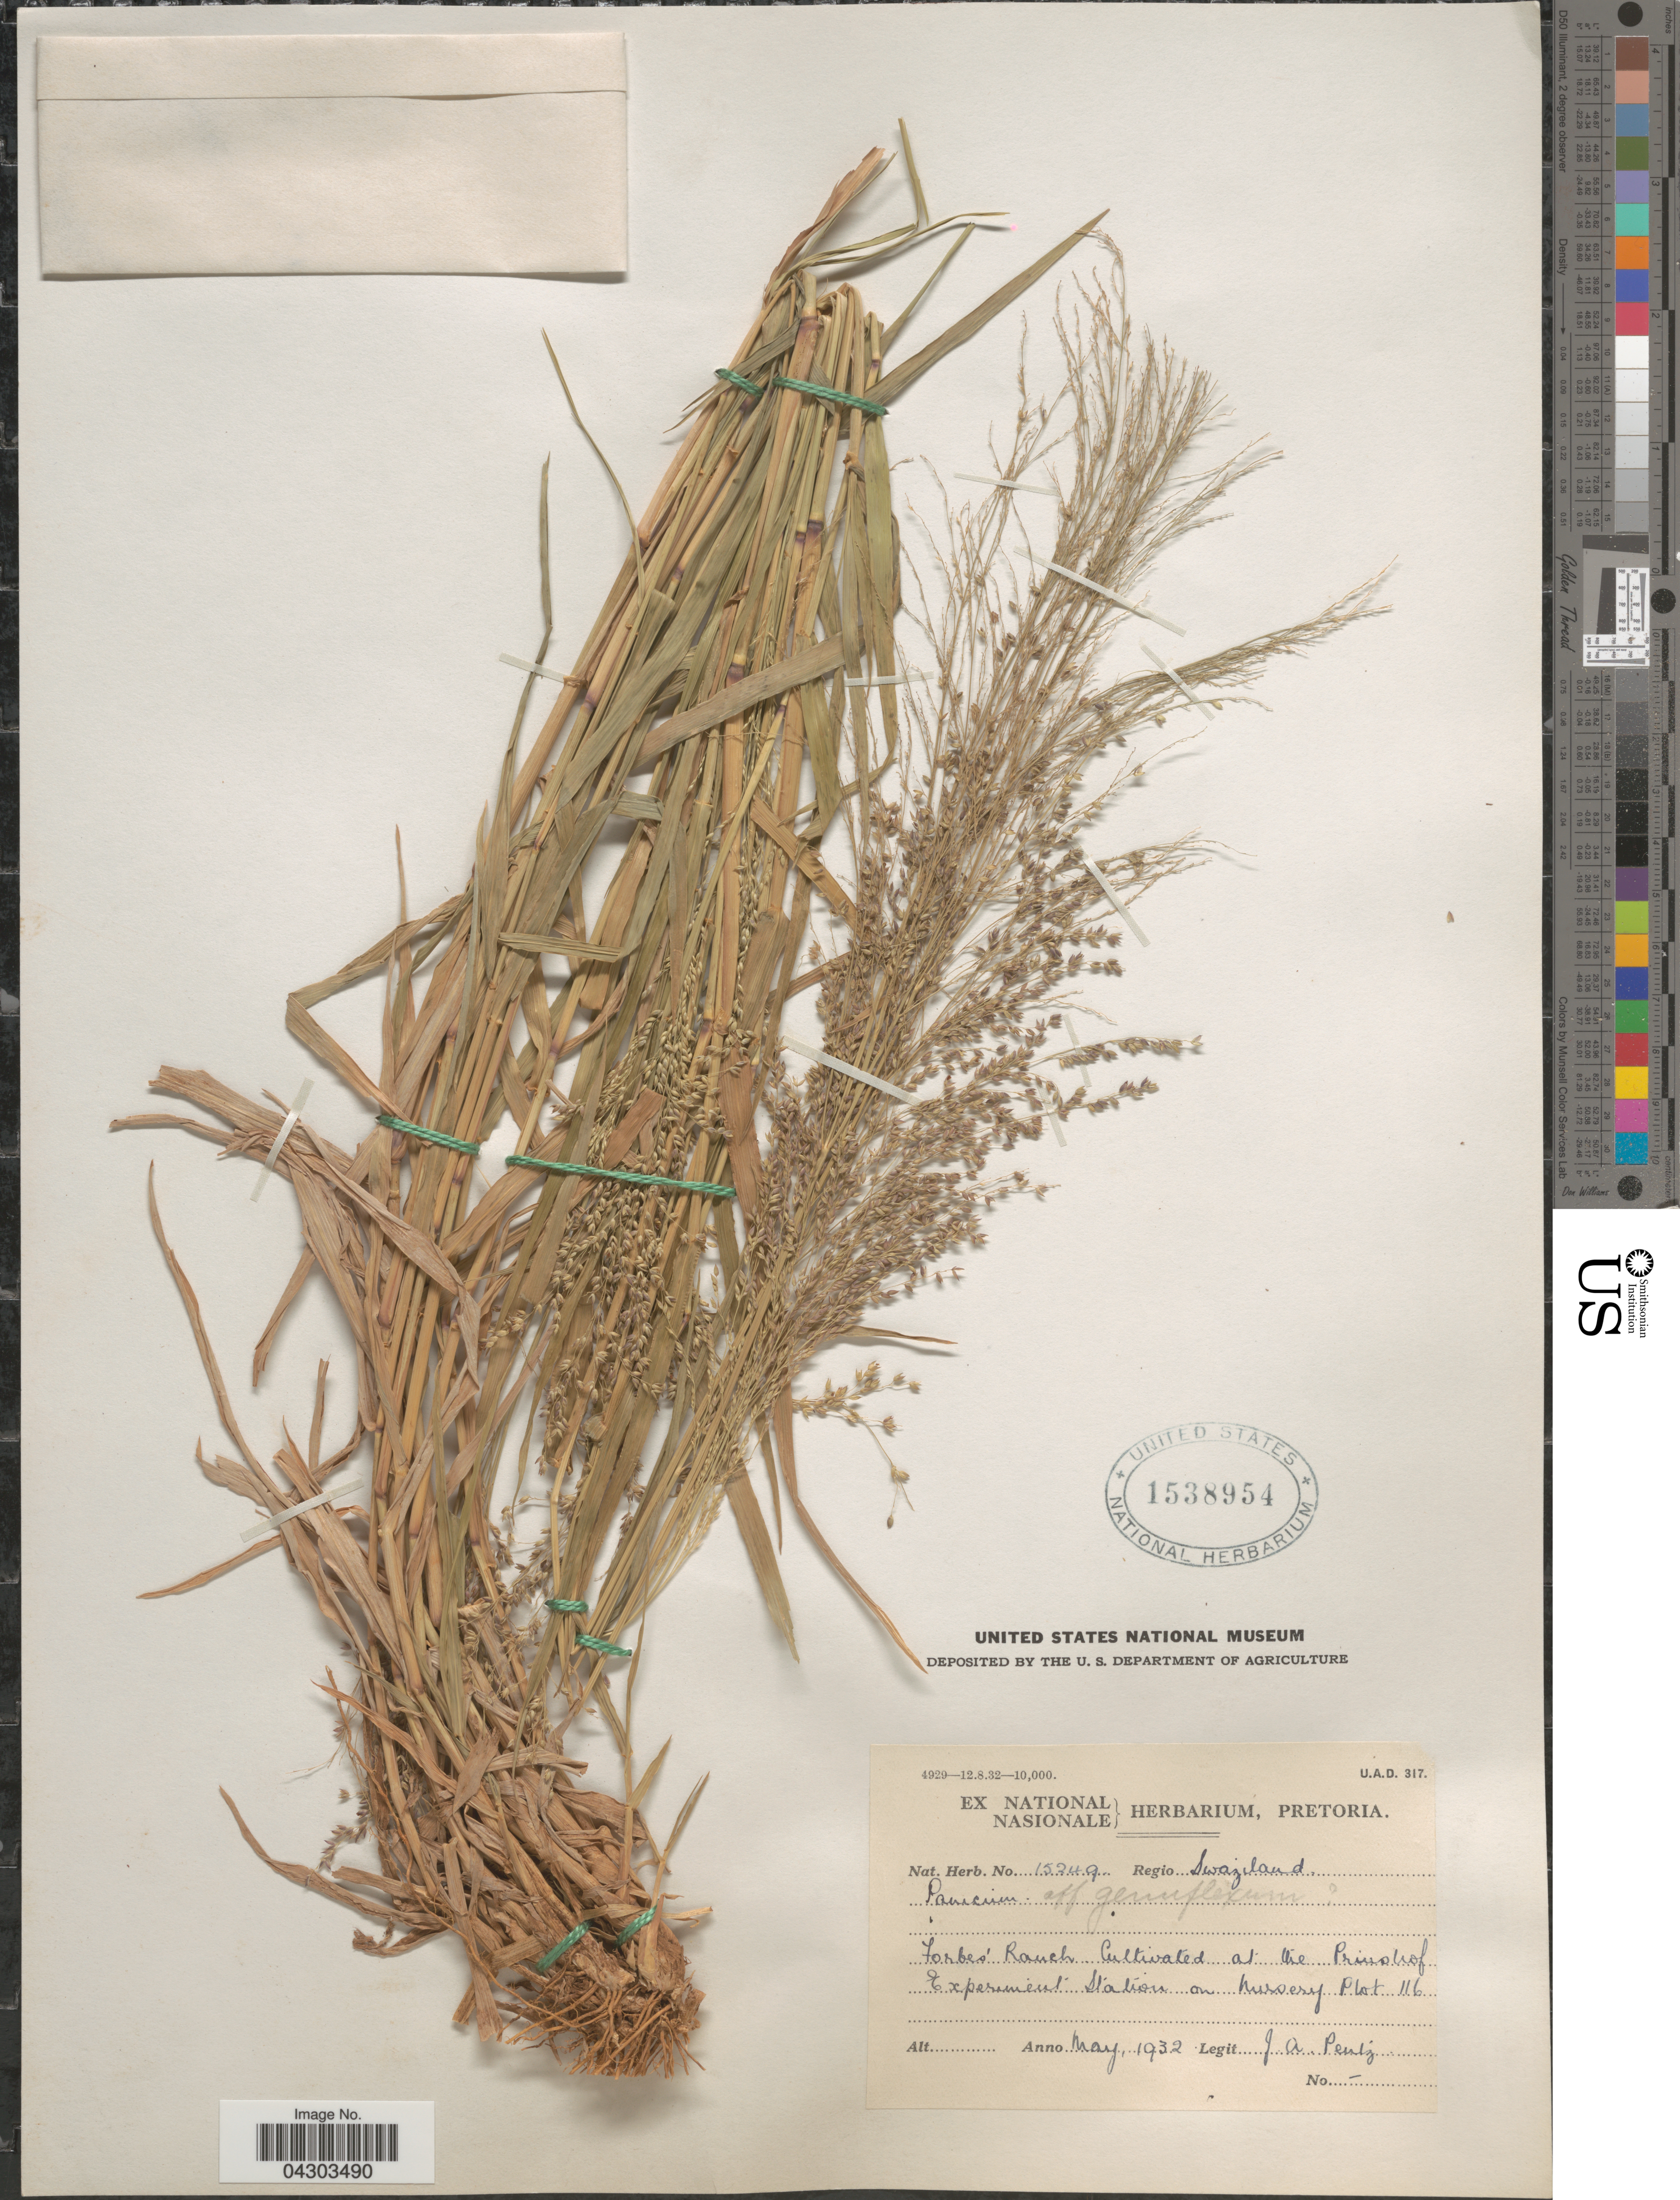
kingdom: Plantae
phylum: Tracheophyta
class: Liliopsida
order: Poales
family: Poaceae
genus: Panicum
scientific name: Panicum coloratum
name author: L.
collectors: J. Pentz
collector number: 15249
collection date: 1932-05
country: Eswatini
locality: Regio Swaziland. Forbe's Ranch. Cultivated at the Prinshof Experiment Station on Nursery Plot 116.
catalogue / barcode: US 1538954